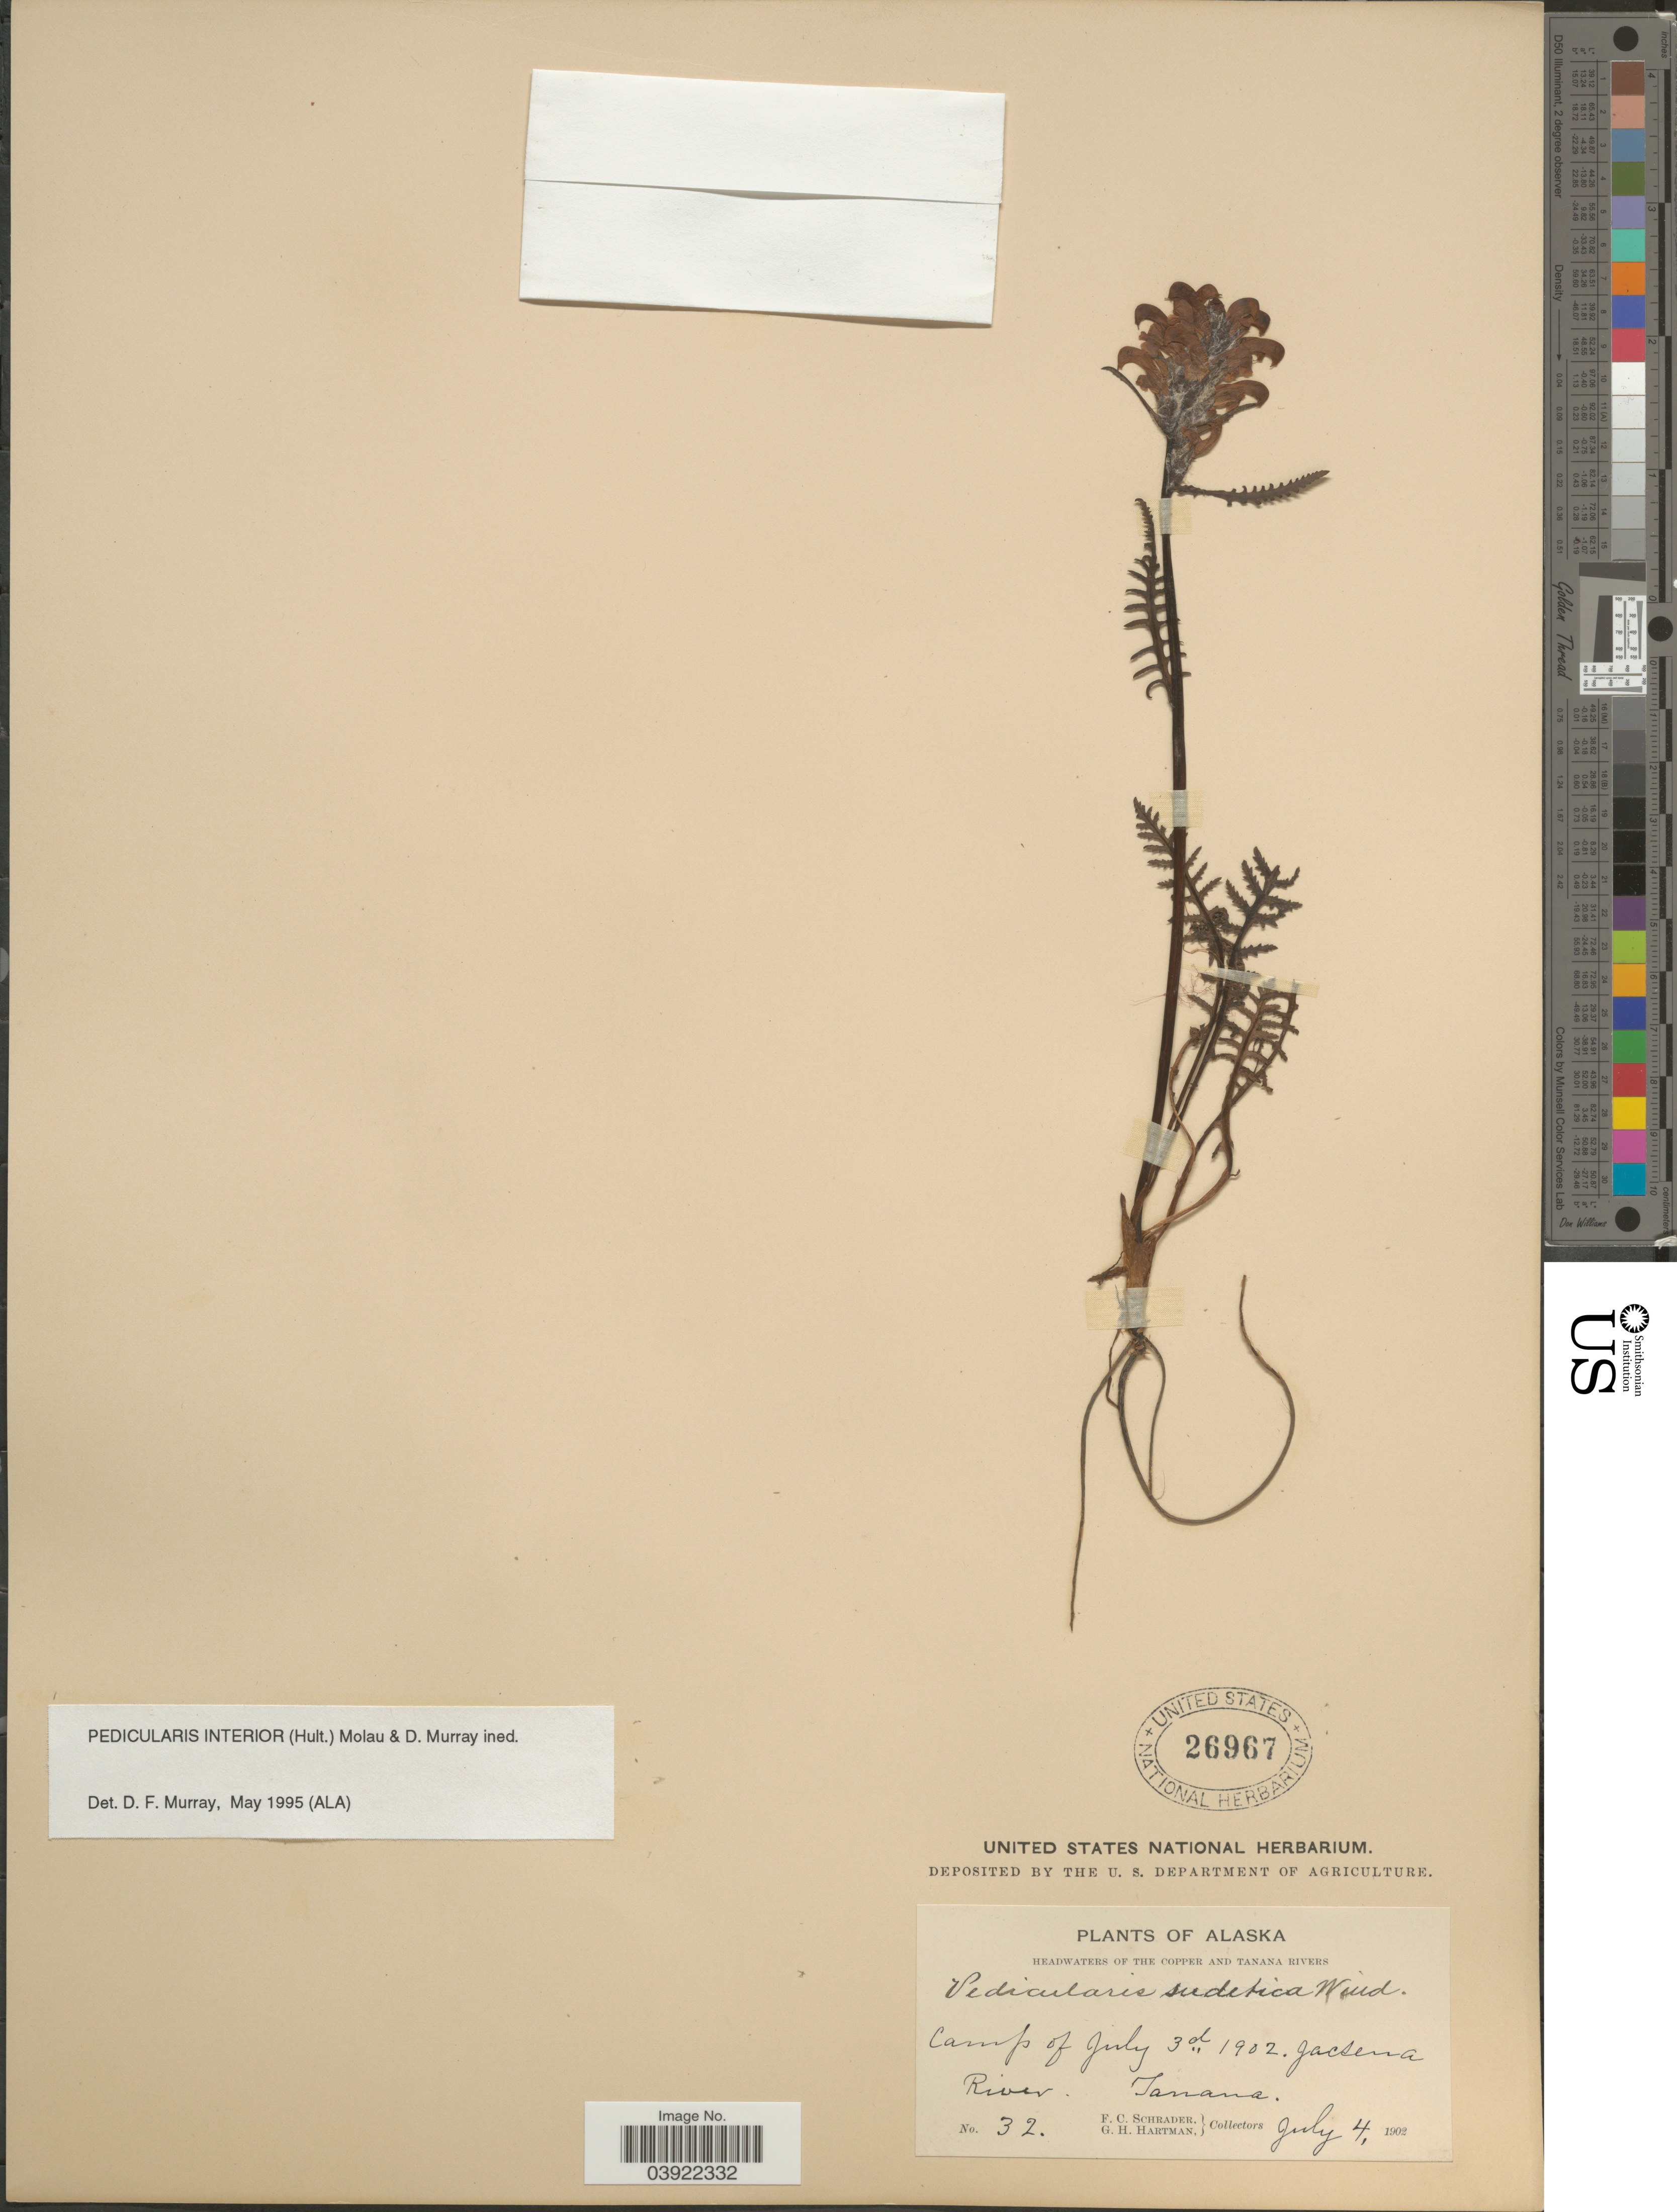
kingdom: Plantae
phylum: Tracheophyta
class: Magnoliopsida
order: Lamiales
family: Orobanchaceae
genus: Pedicularis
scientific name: Pedicularis interior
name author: (Hultén) Molau & D.F. Murray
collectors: F. C. Schrader & G. H. Hartman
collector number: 32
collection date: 1902-07-04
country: United States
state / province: Alaska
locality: Headwaters of the Copper and Tanana Rivers. Camp of July 3d 1902. Jacsena River. Tanana.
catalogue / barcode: US 26967